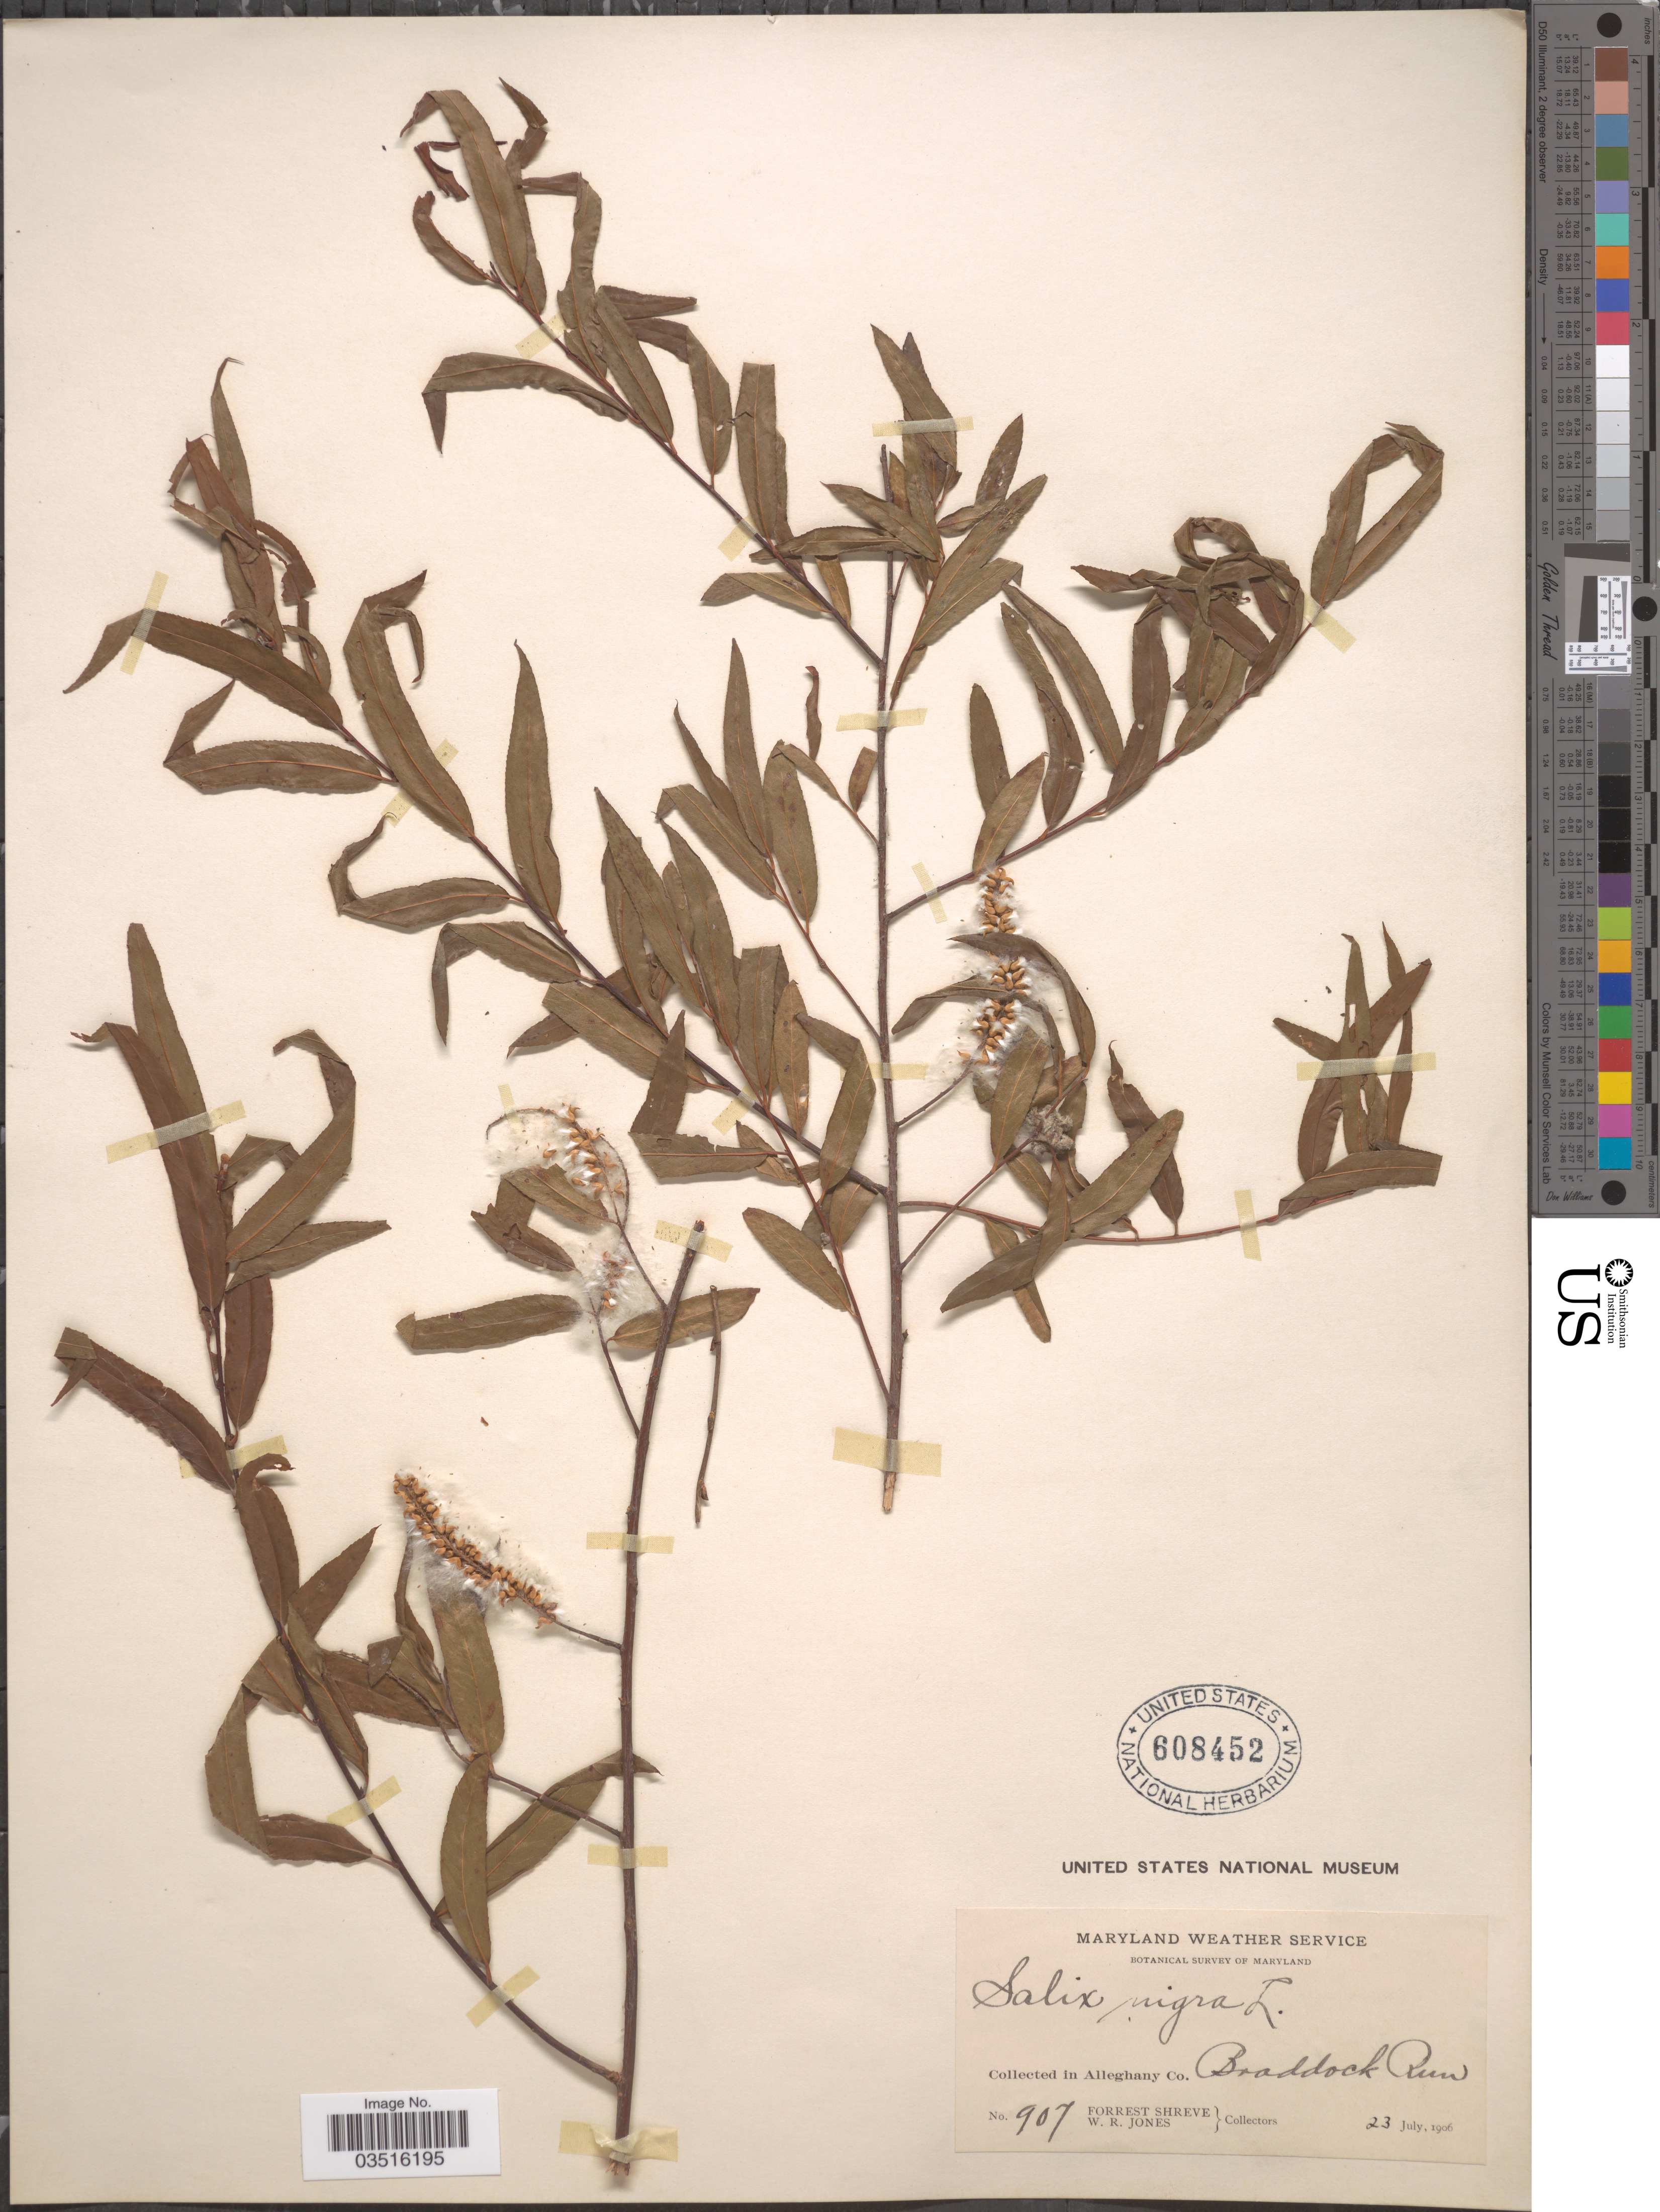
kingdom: Plantae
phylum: Tracheophyta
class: Magnoliopsida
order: Malpighiales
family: Salicaceae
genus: Salix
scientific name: Salix nigra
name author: Marshall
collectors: F. Shreve & W. R. Jones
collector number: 907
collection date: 1906-07-23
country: United States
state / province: Maryland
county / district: Allegany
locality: In Alleghany Co. Braddock Run.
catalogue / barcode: US 608452